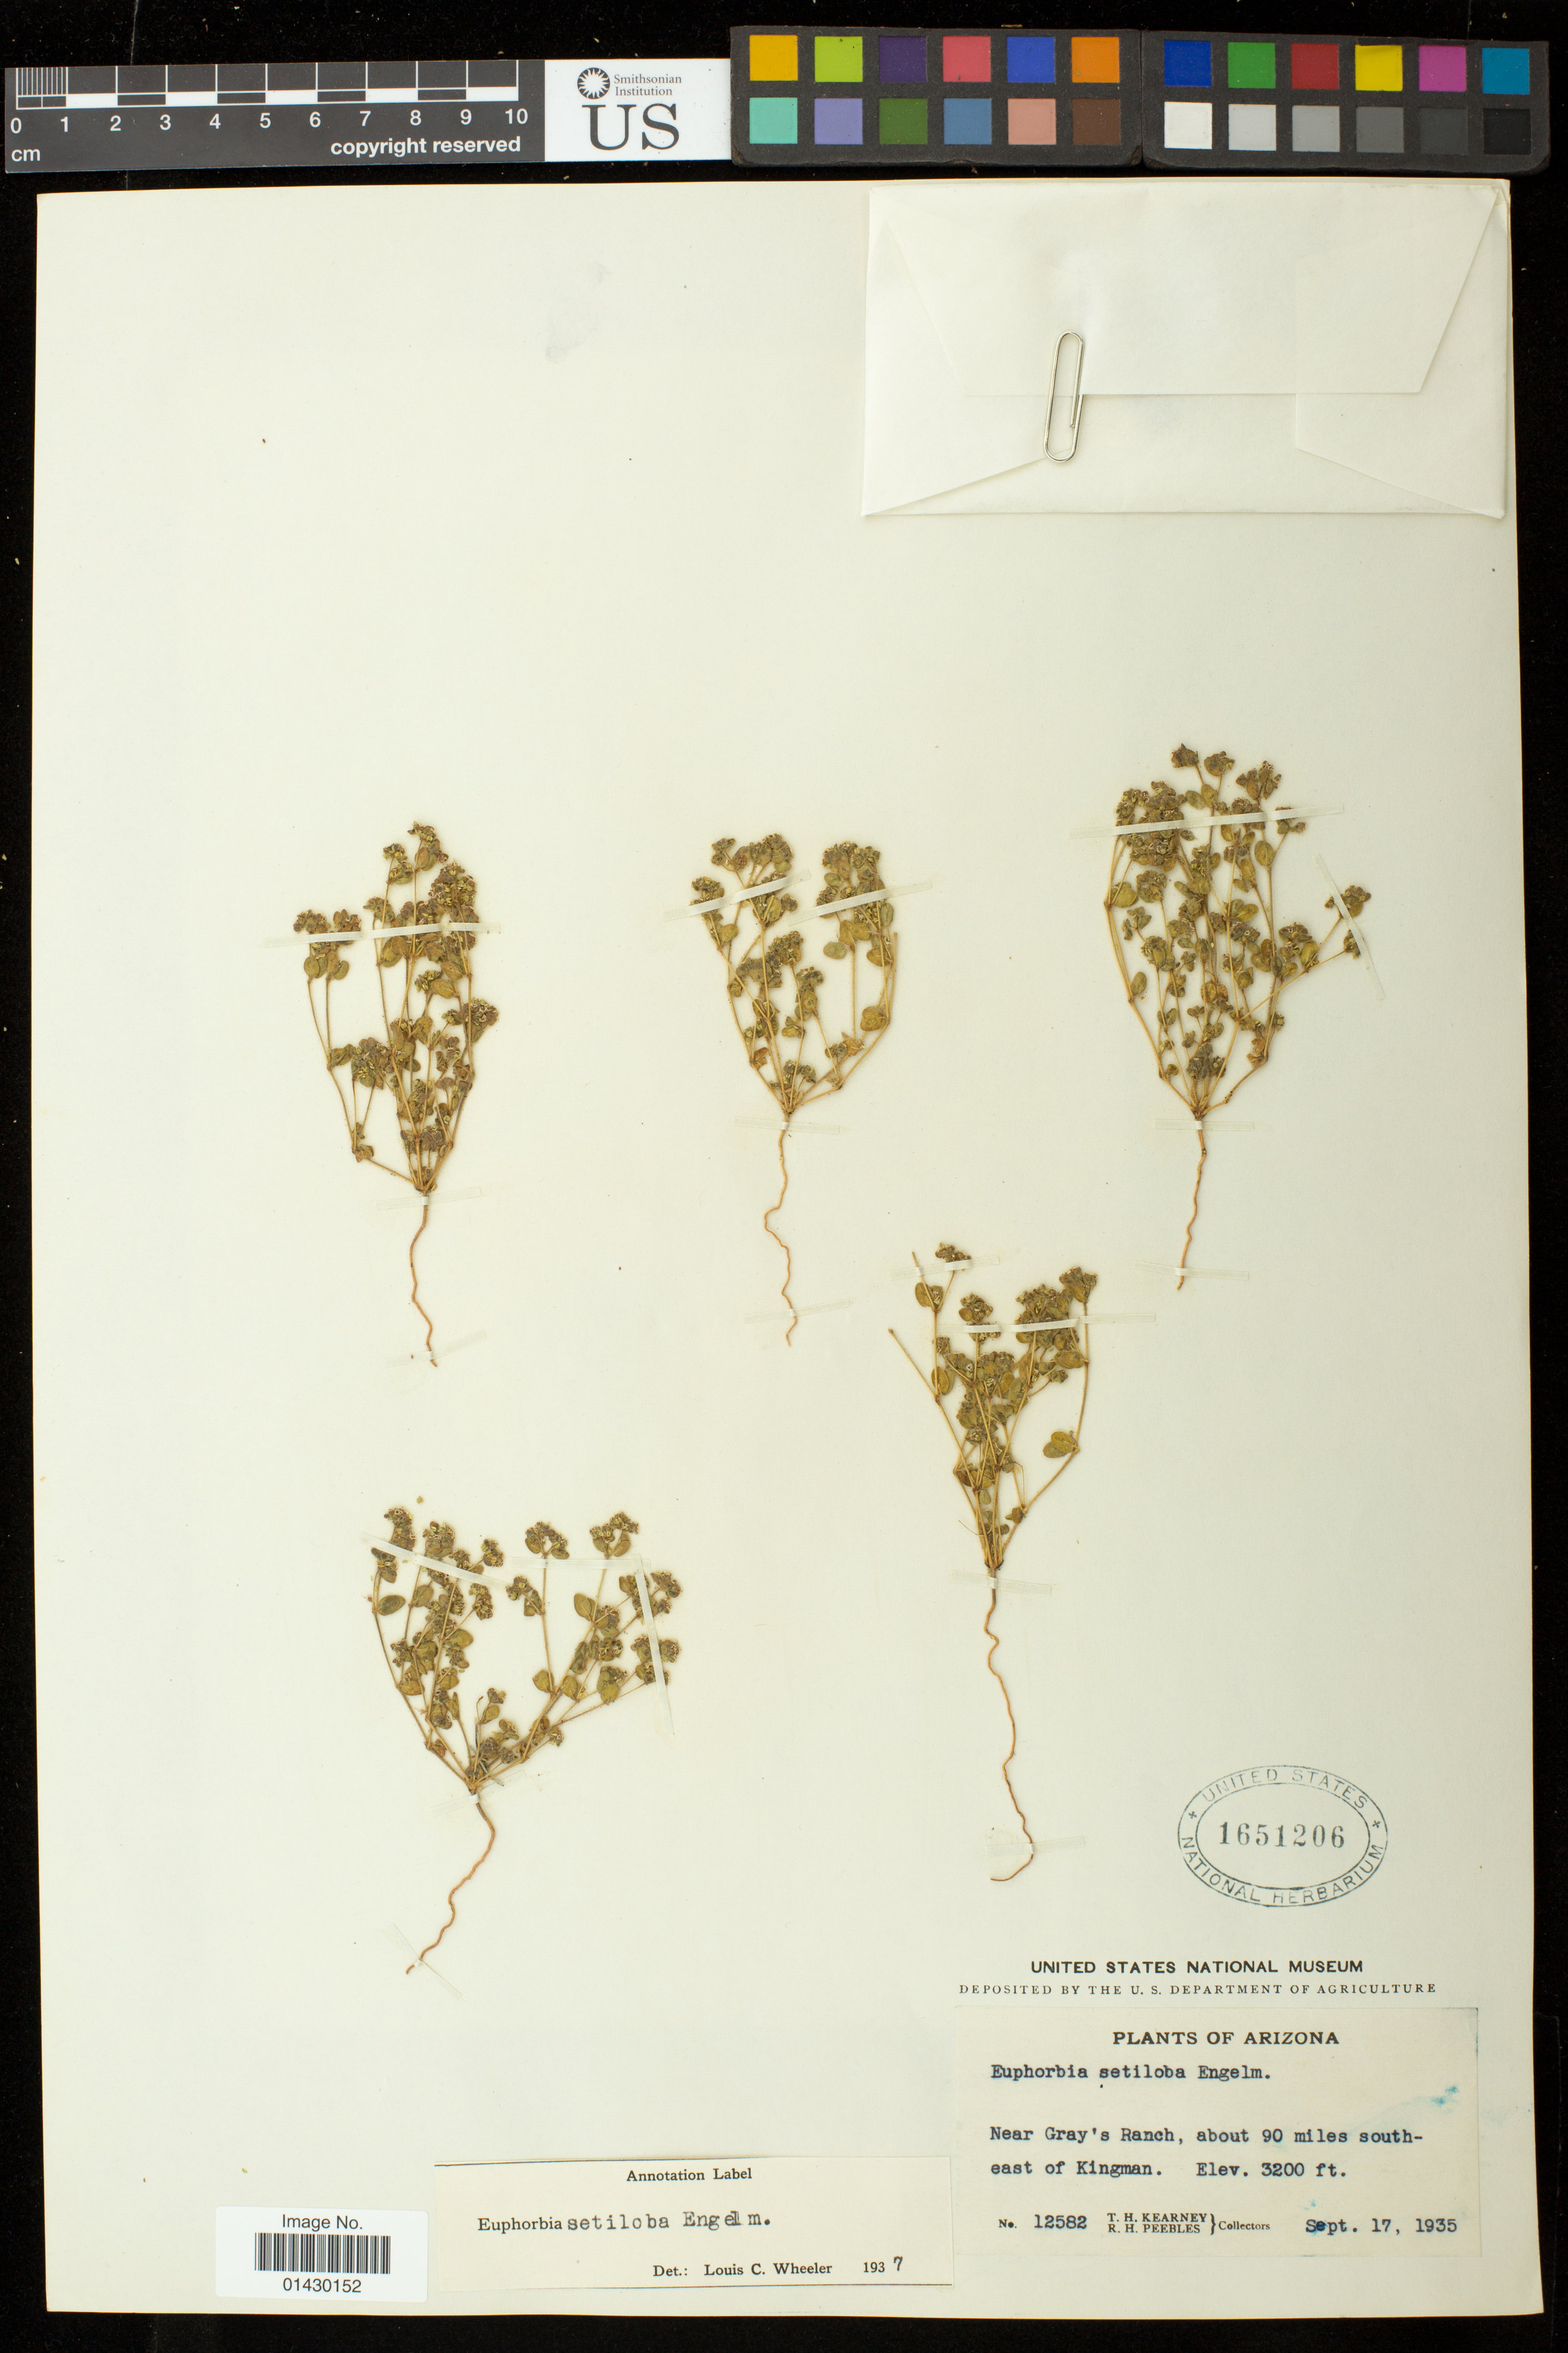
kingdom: Plantae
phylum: Tracheophyta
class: Magnoliopsida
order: Malpighiales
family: Euphorbiaceae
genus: Euphorbia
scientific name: Euphorbia setiloba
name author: Engelm.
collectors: T. H. Kearney & R. H. Peebles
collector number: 12582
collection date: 1935-09-17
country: United States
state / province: Arizona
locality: Near Gray's Ranch, about 90 miles south-east of Kingman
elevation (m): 975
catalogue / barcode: US 1651206